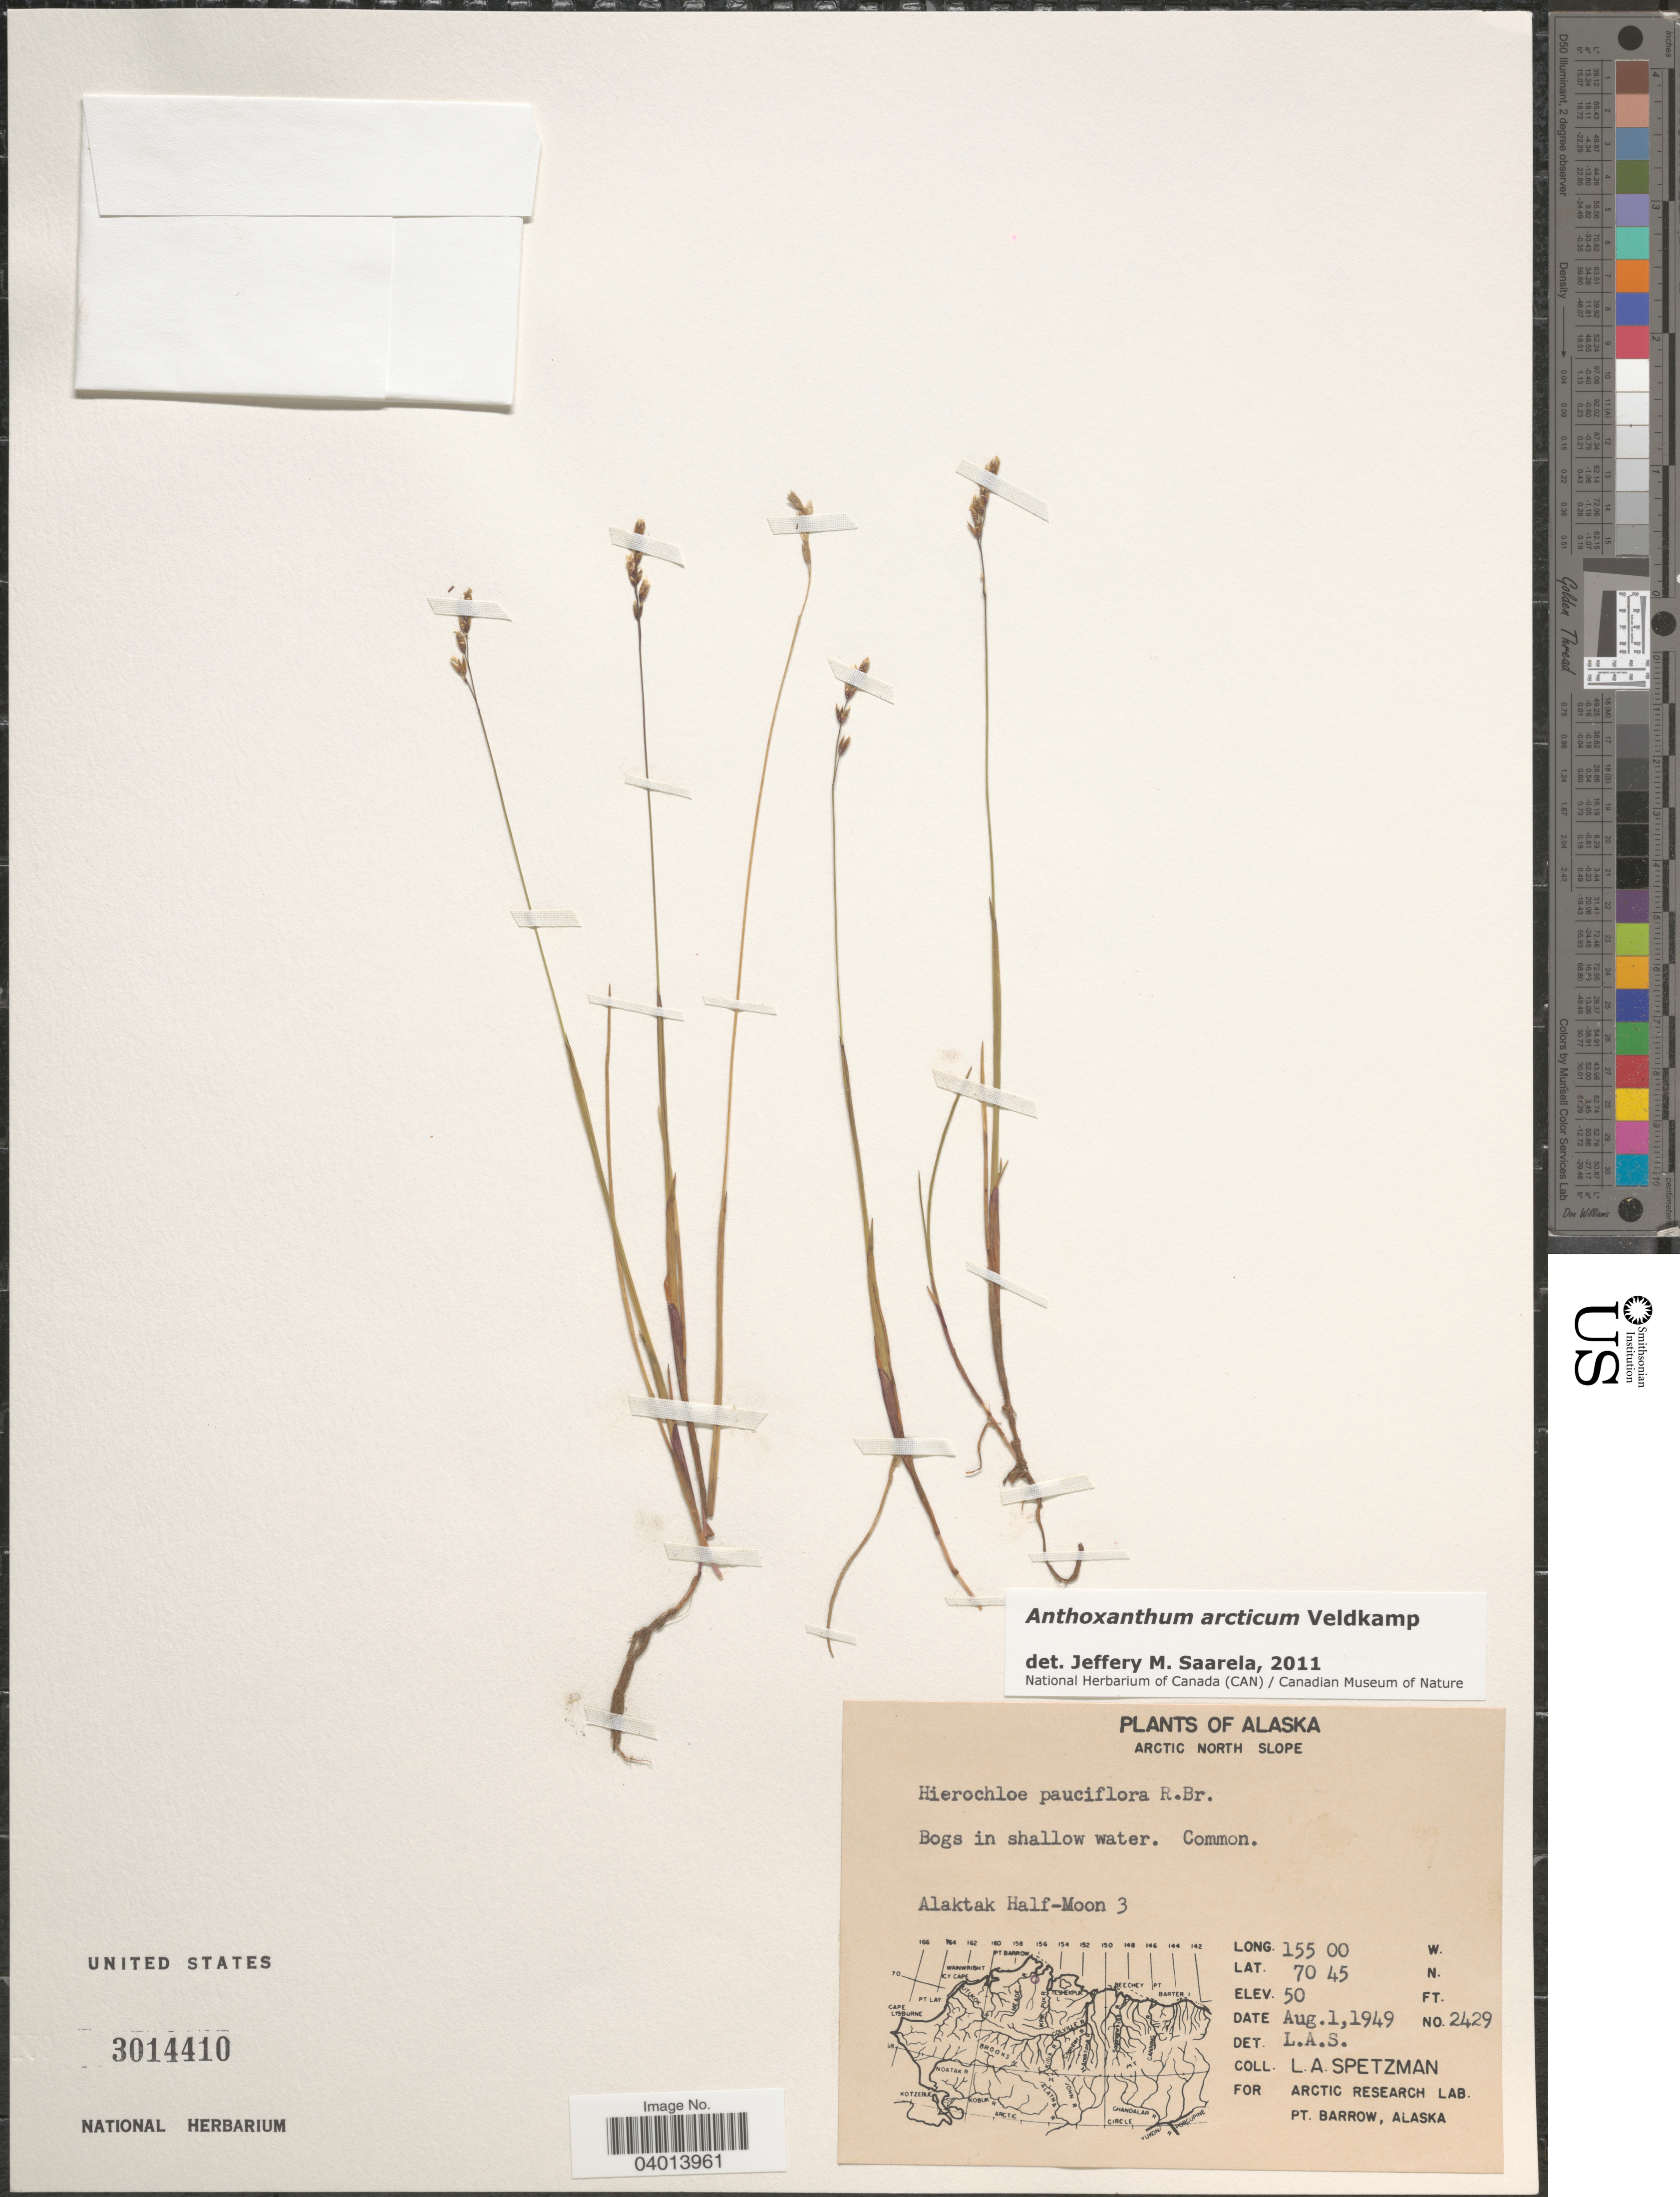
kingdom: Plantae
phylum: Tracheophyta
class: Liliopsida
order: Poales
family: Poaceae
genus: Anthoxanthum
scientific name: Anthoxanthum arcticum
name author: Veldkamp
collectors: L. Spetzman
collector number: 2429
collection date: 1949-08-01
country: United States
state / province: Alaska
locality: Arctic North Slope. Alaktak Half-Moon 3.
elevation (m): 15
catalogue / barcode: US 3014410